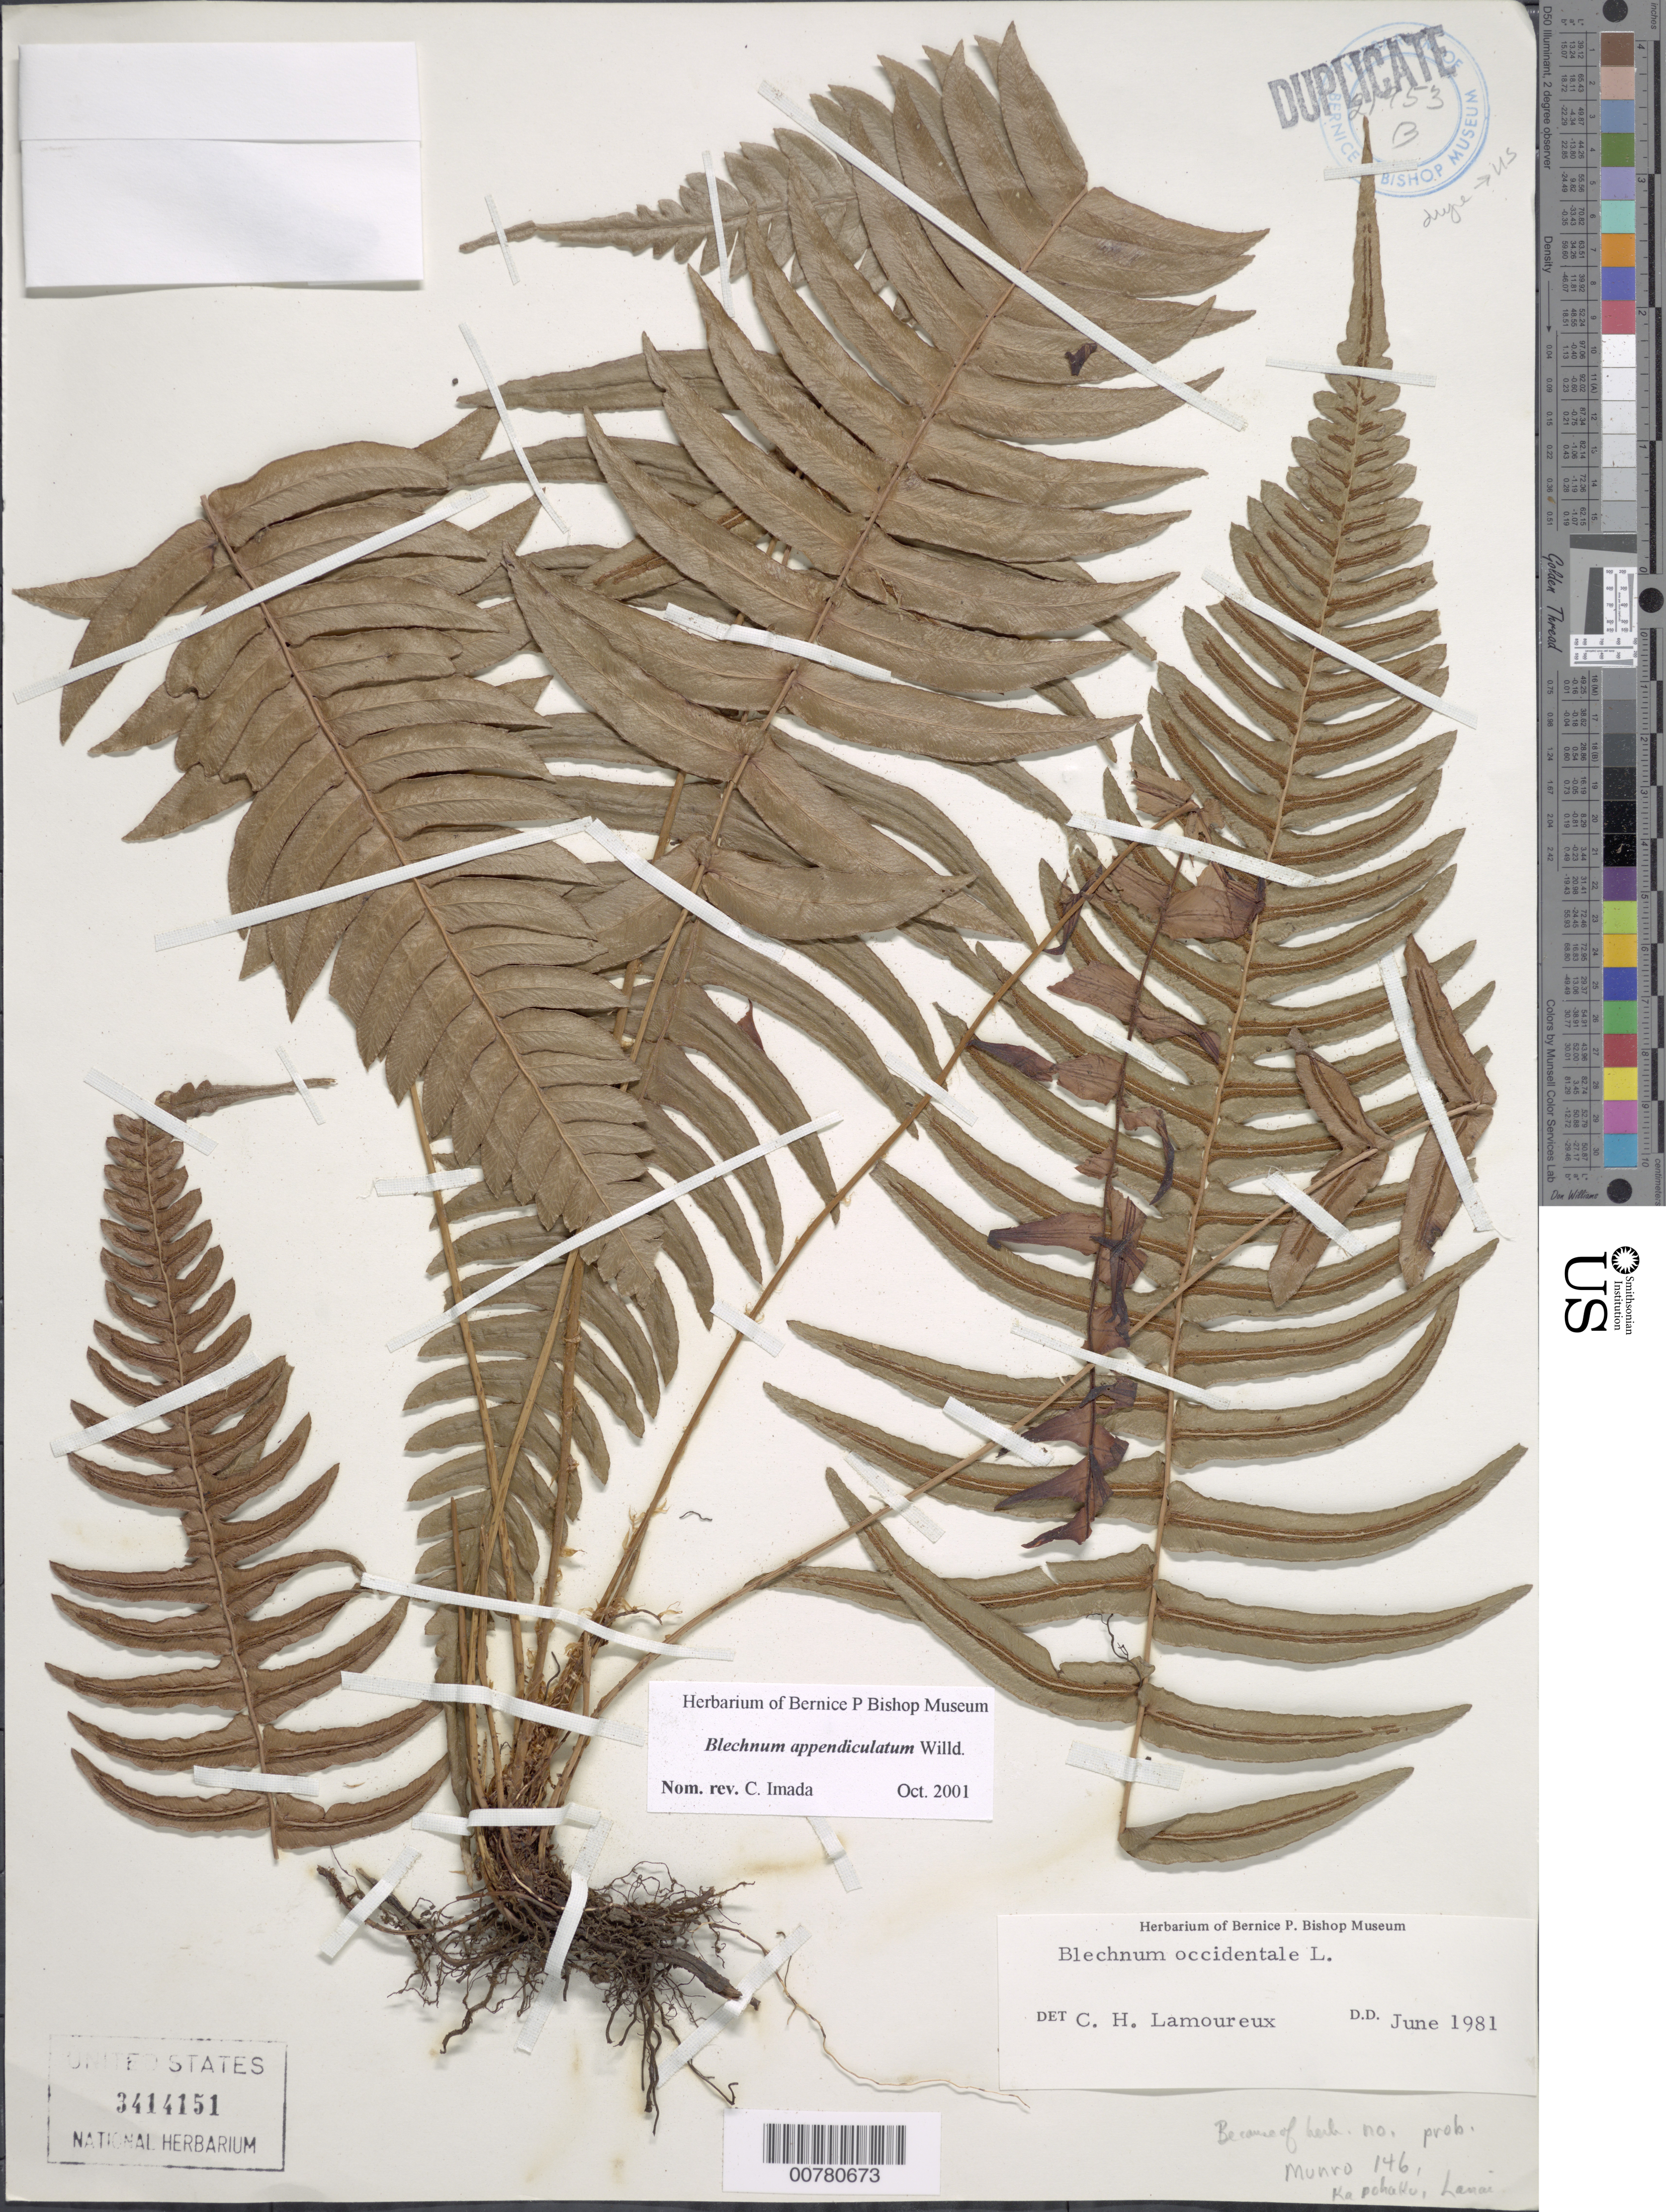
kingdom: Plantae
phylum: Tracheophyta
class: Polypodiopsida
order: Polypodiales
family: Blechnaceae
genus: Blechnum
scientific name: Blechnum appendiculatum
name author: Willd.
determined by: Imada, C.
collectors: G. C. Munro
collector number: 146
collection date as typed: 19 Jul 1927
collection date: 1927-07-19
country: United States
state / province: Hawaii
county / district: Maui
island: Lana'i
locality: Kapohaku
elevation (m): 670.6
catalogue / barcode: US 3414151